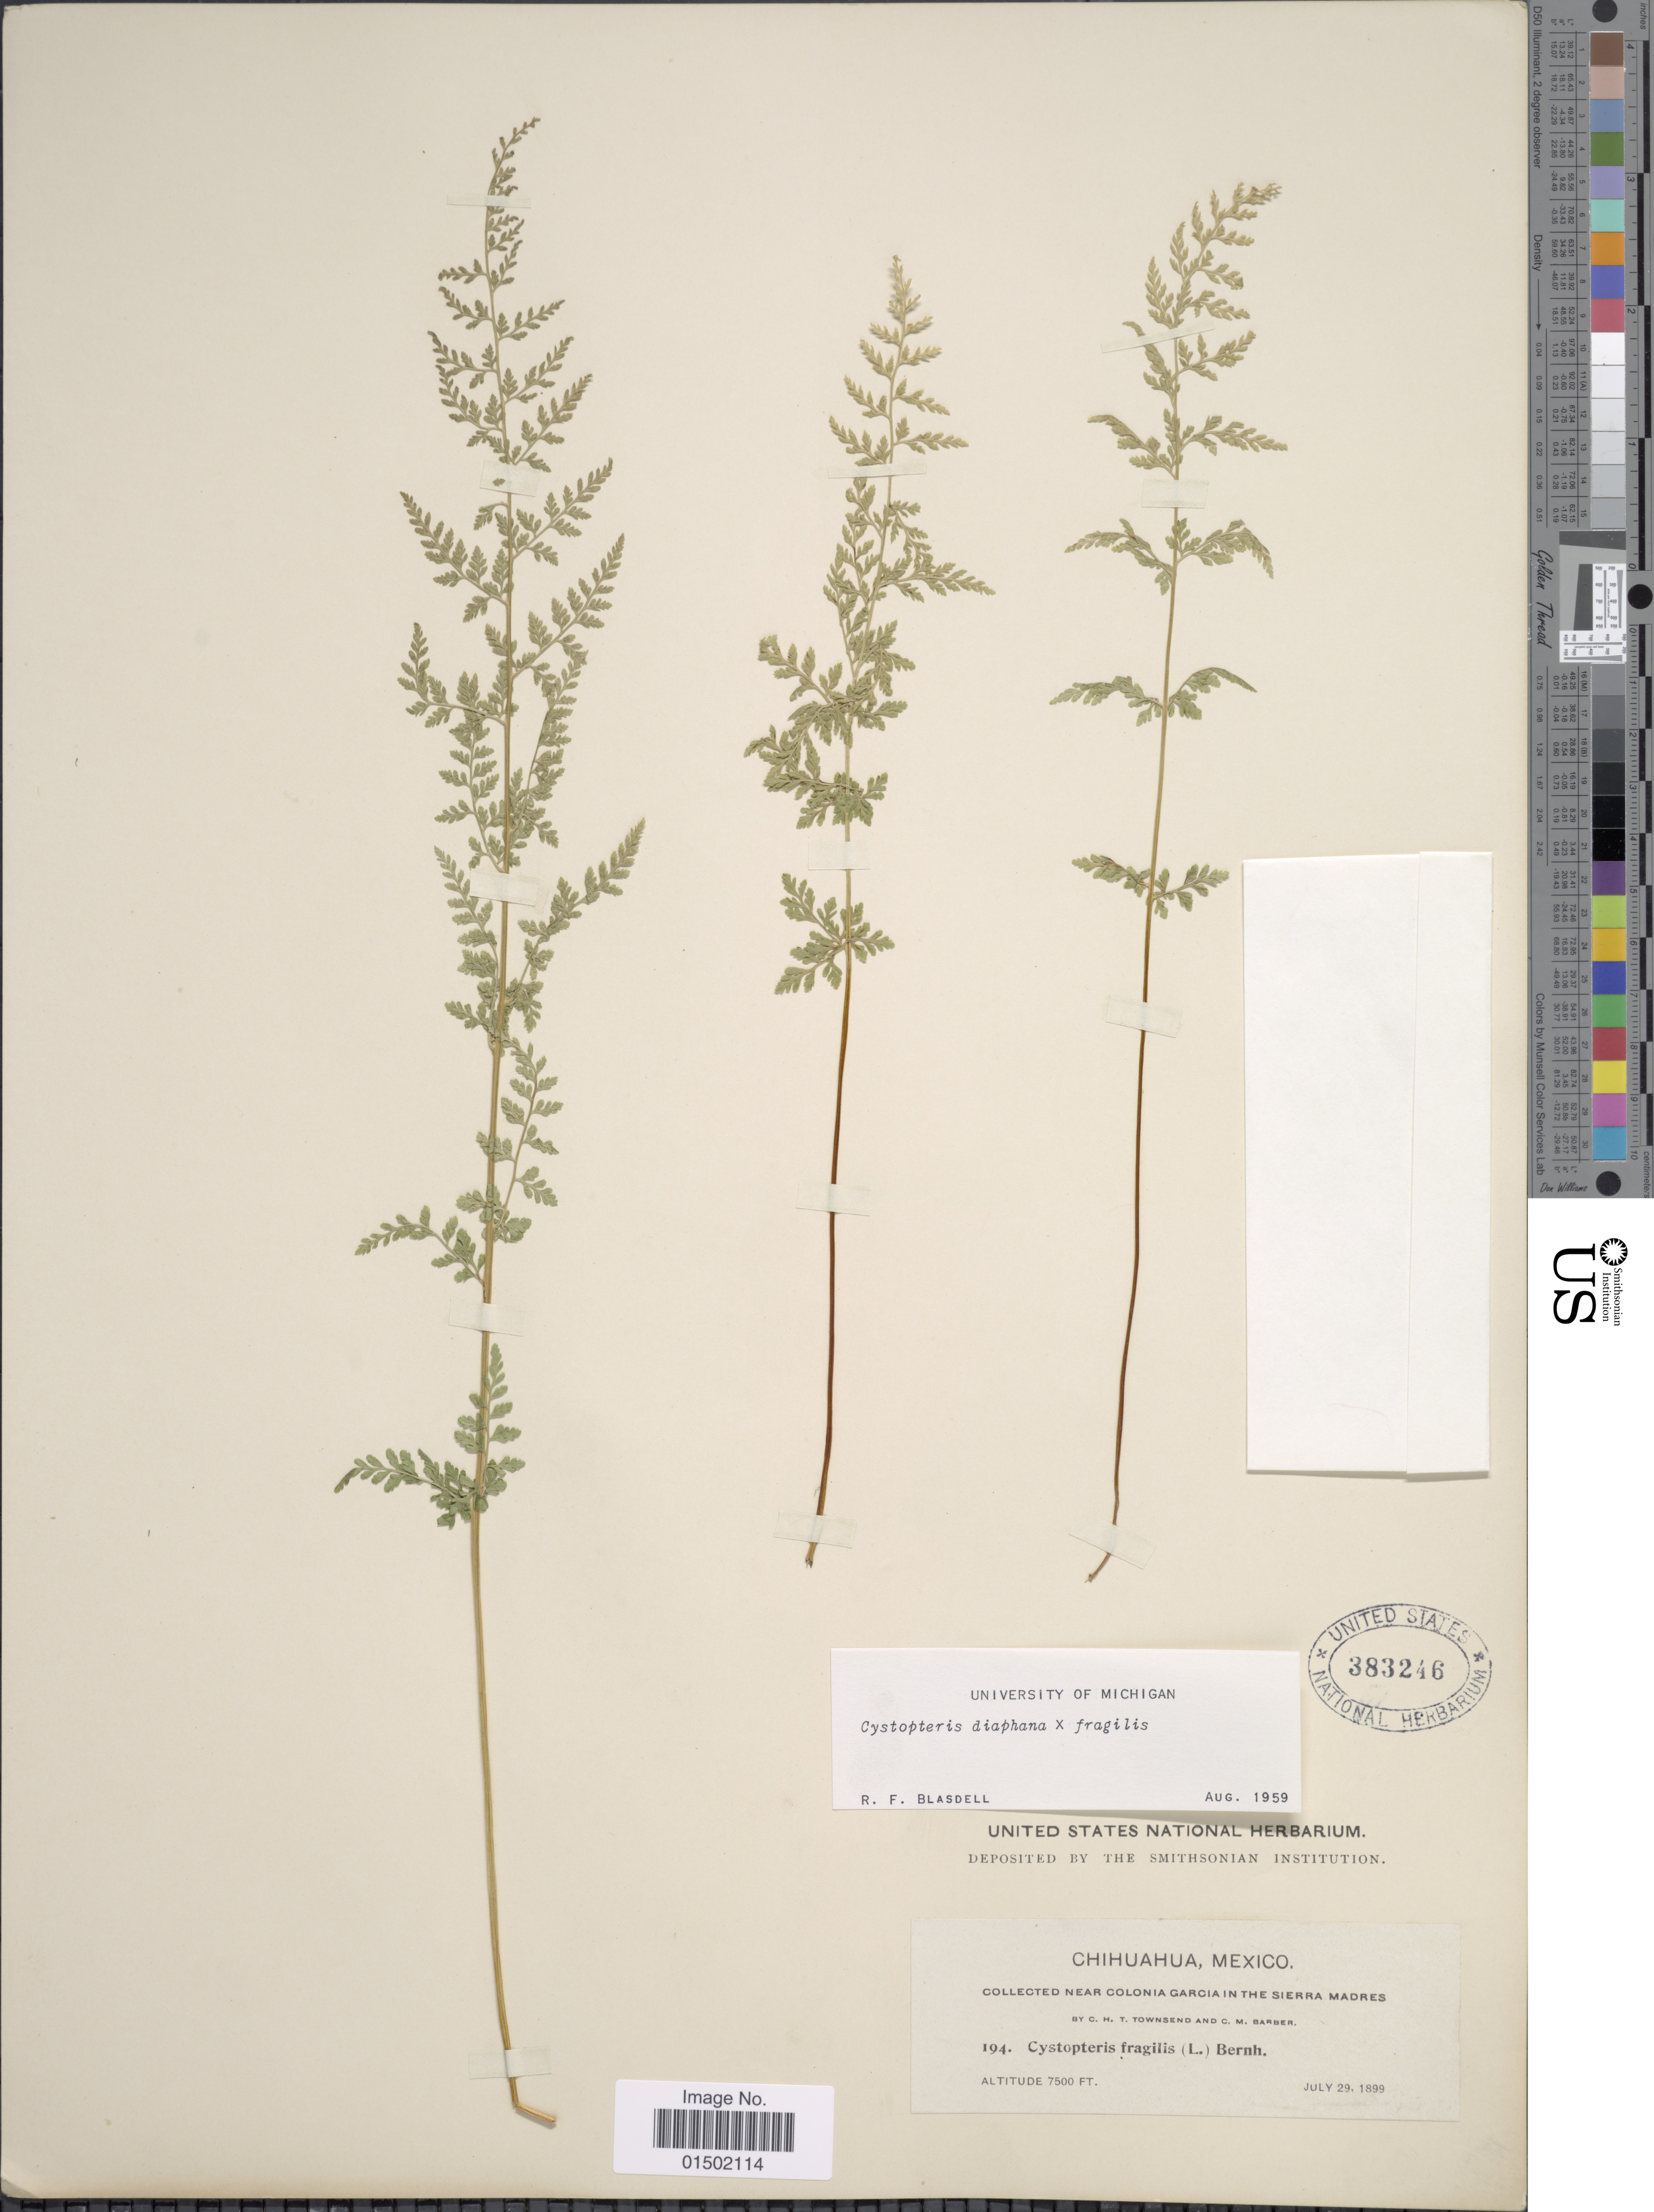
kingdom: Plantae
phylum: Tracheophyta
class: Polypodiopsida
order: Polypodiales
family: Cystopteridaceae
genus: Cystopteris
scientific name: Cystopteris diaphana x C. fragilis (L.) Bernh.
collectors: C. H. T. Townsend & C. Barber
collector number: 194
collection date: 1899-07-29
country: Mexico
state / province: Chihuahua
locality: Near Colonia Garcia in the Sierra Madres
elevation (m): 2286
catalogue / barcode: US 383246